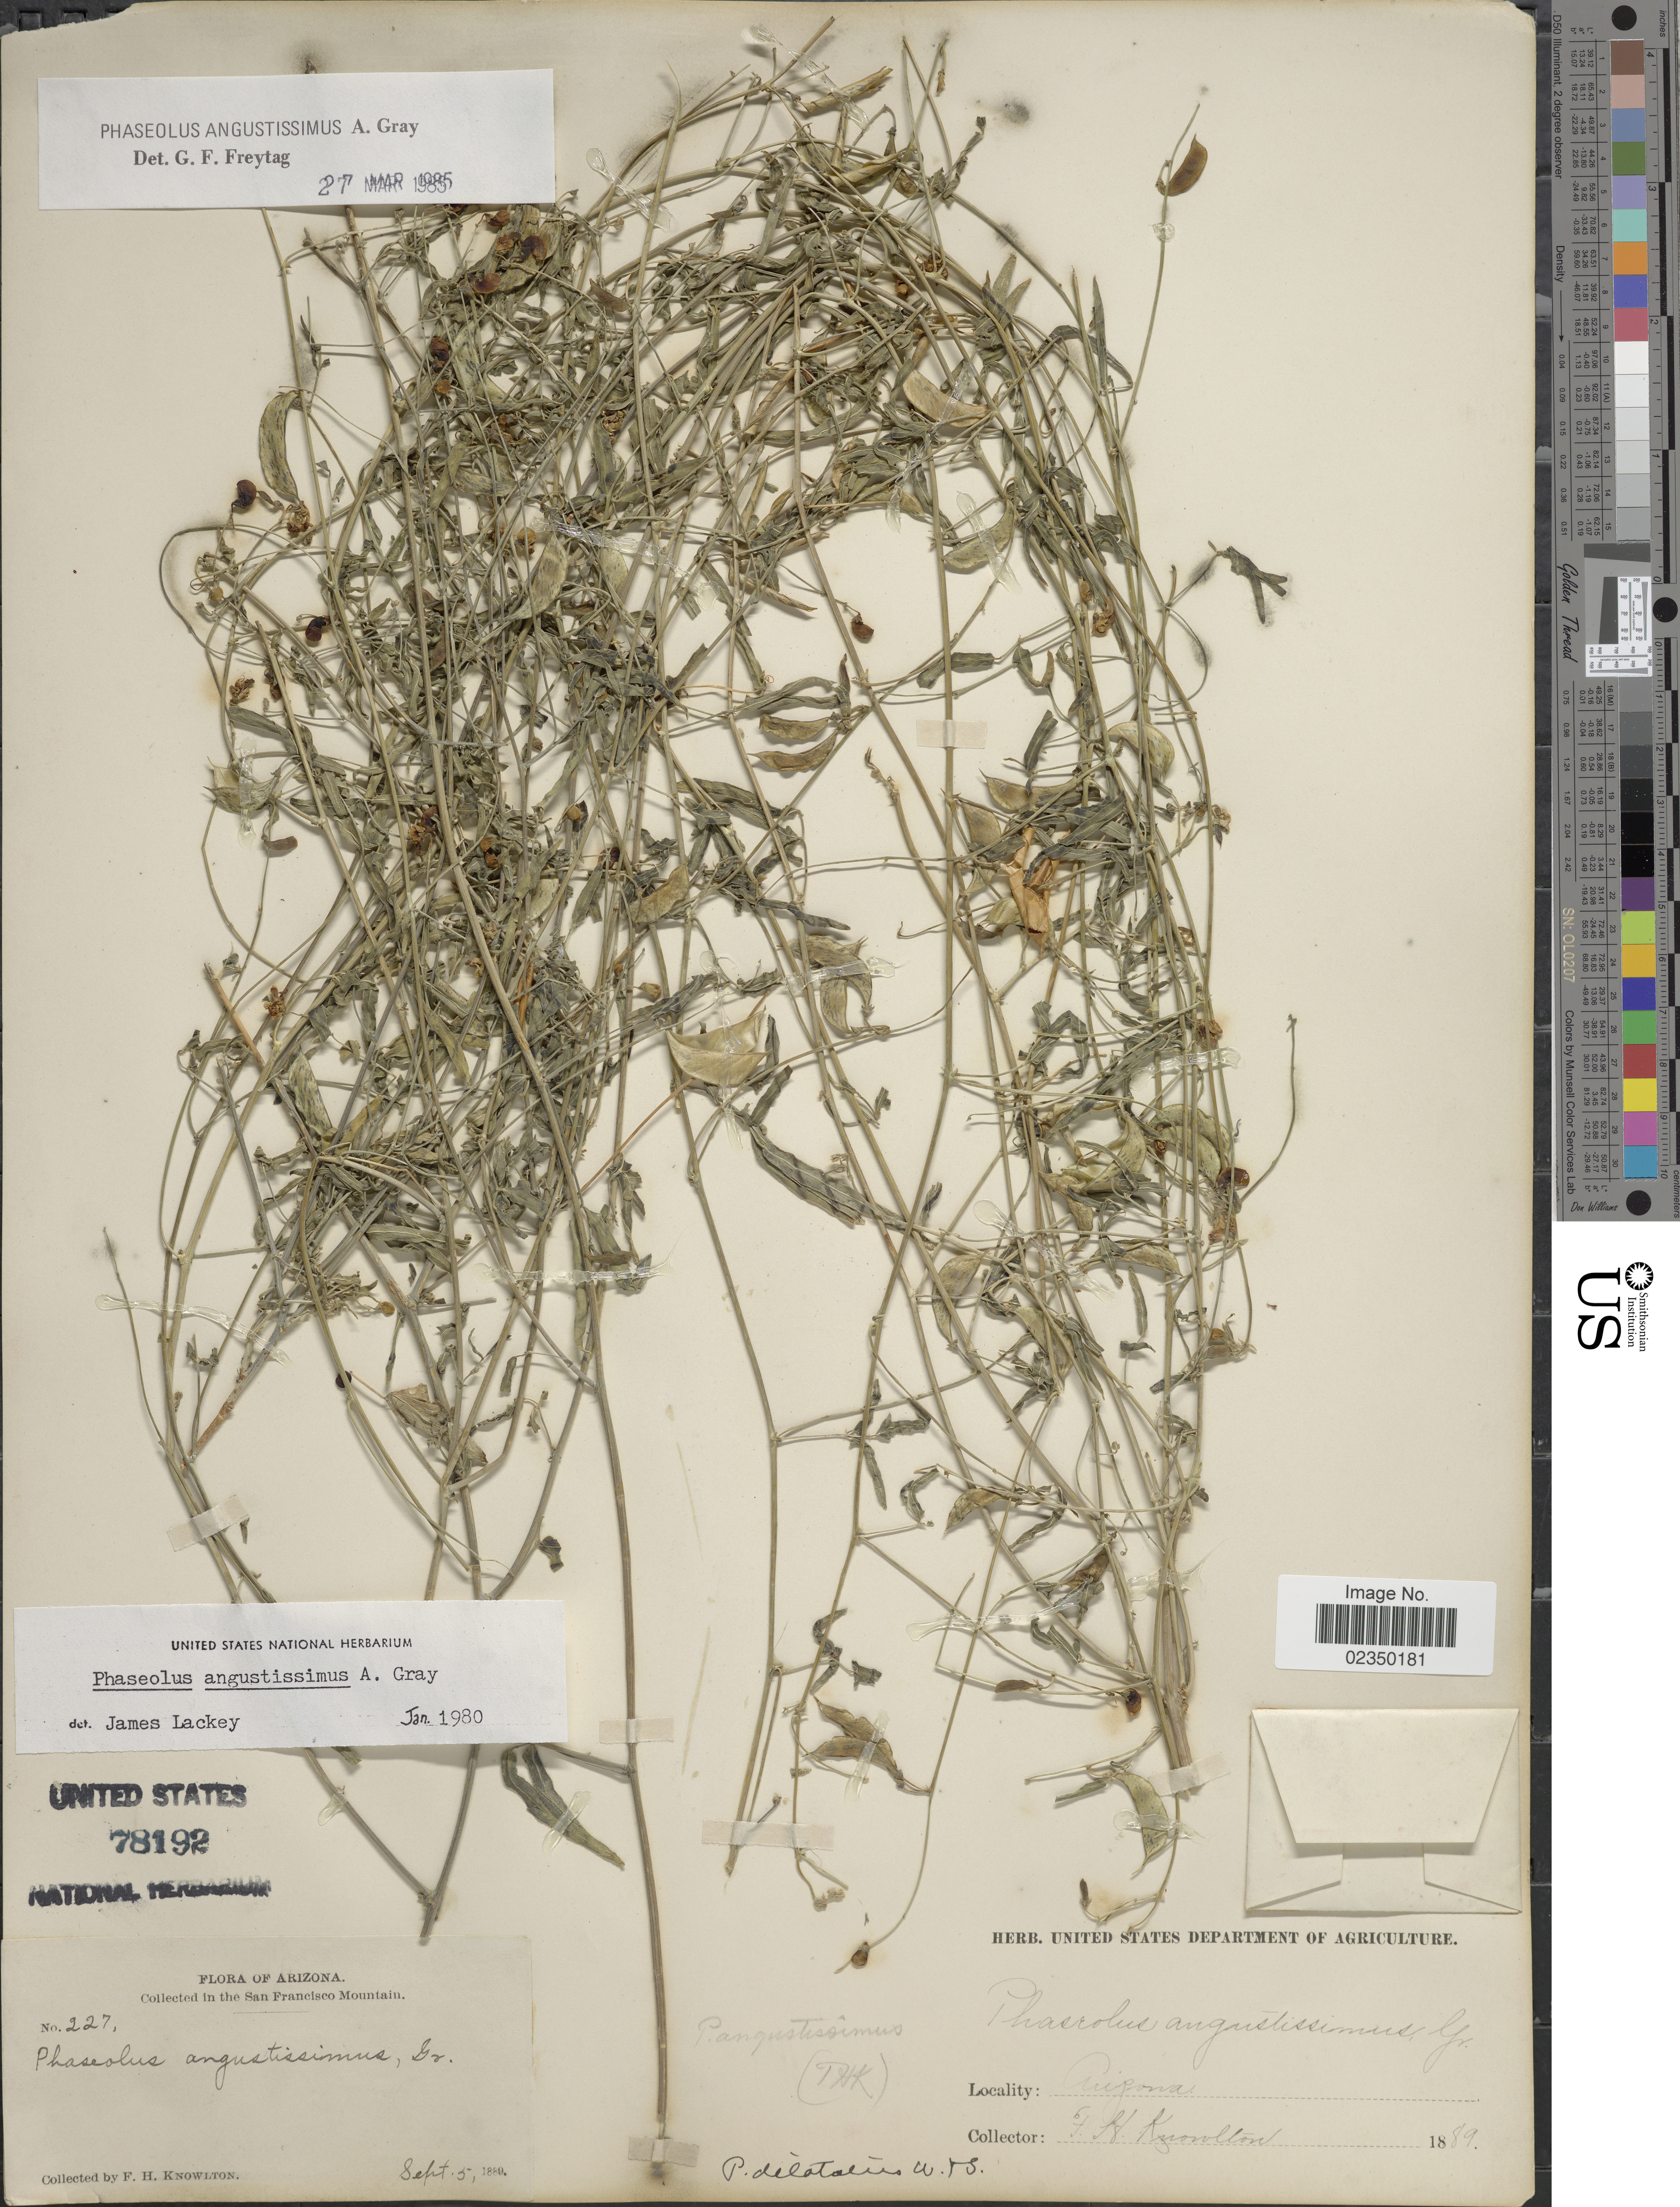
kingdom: Plantae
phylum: Tracheophyta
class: Magnoliopsida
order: Fabales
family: Fabaceae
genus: Phaseolus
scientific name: Phaseolus angustissimus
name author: A. Gray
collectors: F. H. Knowlton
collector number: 227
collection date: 1889-09-05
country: United States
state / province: Arizona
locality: San Francisco Mountain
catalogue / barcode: US 78192